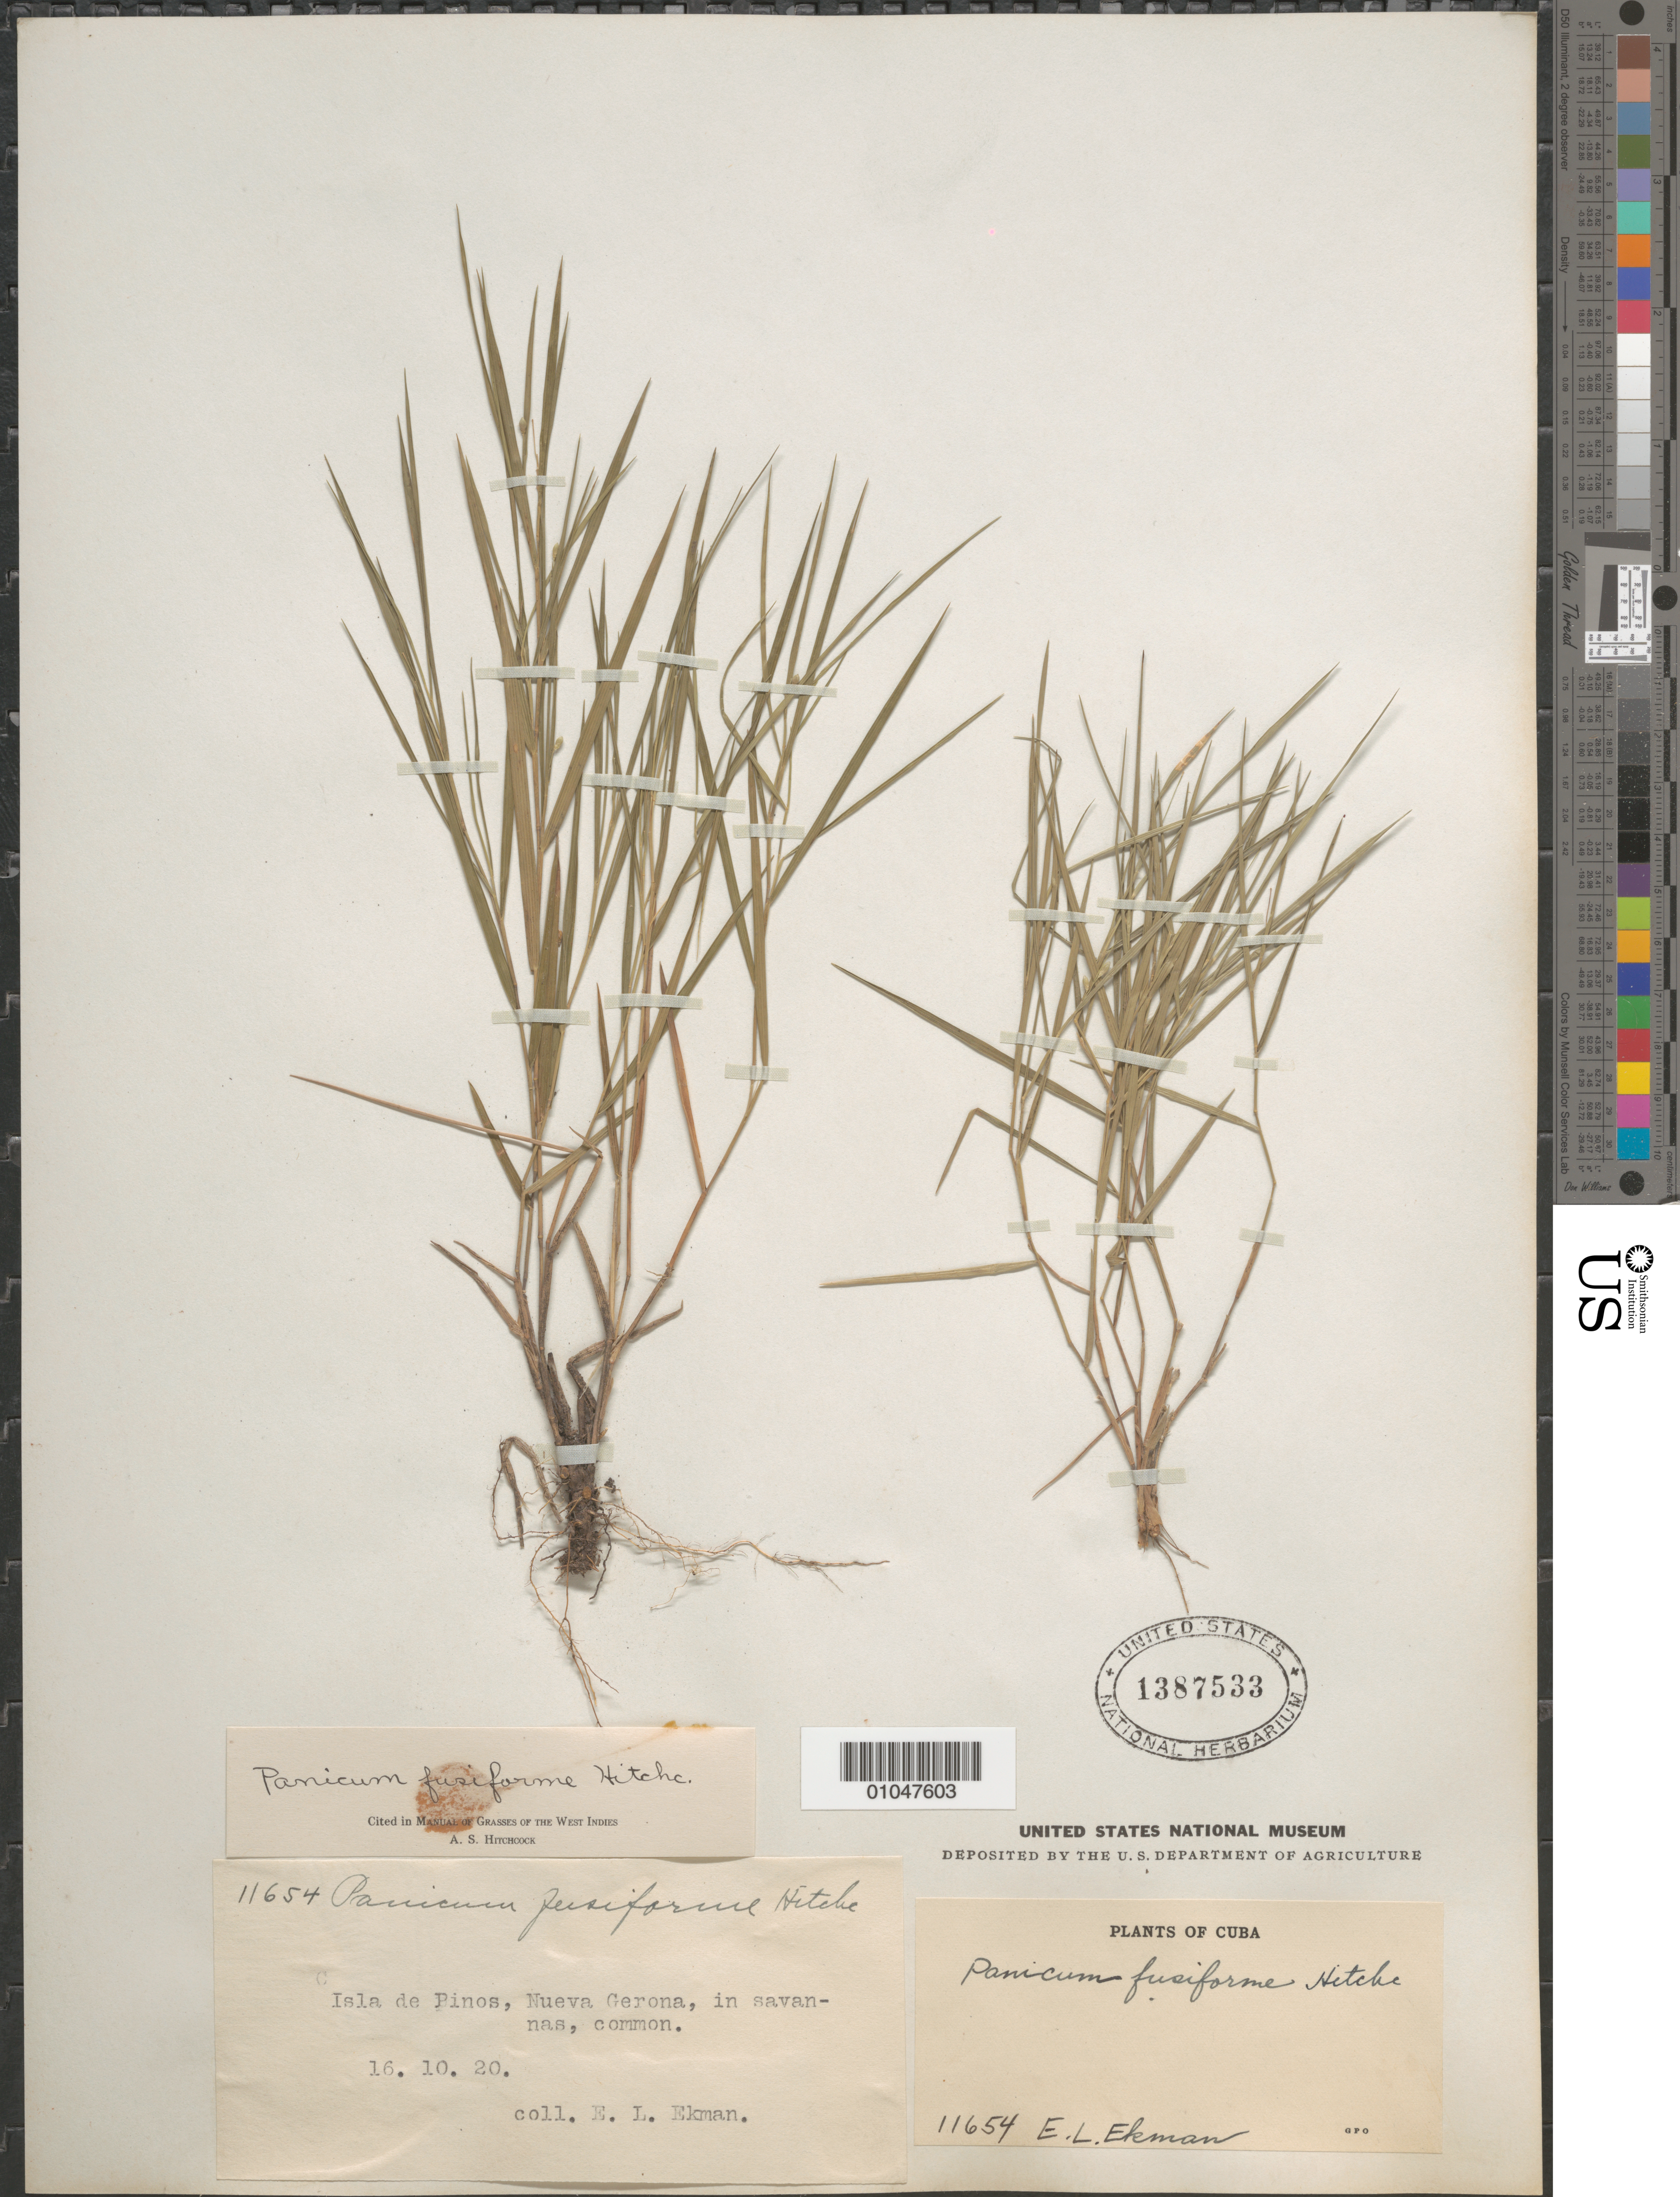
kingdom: Plantae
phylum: Tracheophyta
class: Liliopsida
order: Poales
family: Poaceae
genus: Panicum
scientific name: Panicum fusiforme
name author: Hitchc.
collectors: E. L. Ekman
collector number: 11654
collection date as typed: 16 Oct 1920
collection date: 1920-10-16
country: Cuba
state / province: Isla de la Juventud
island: Isla de la Juventud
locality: Nueva Gerona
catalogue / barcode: US 1387533